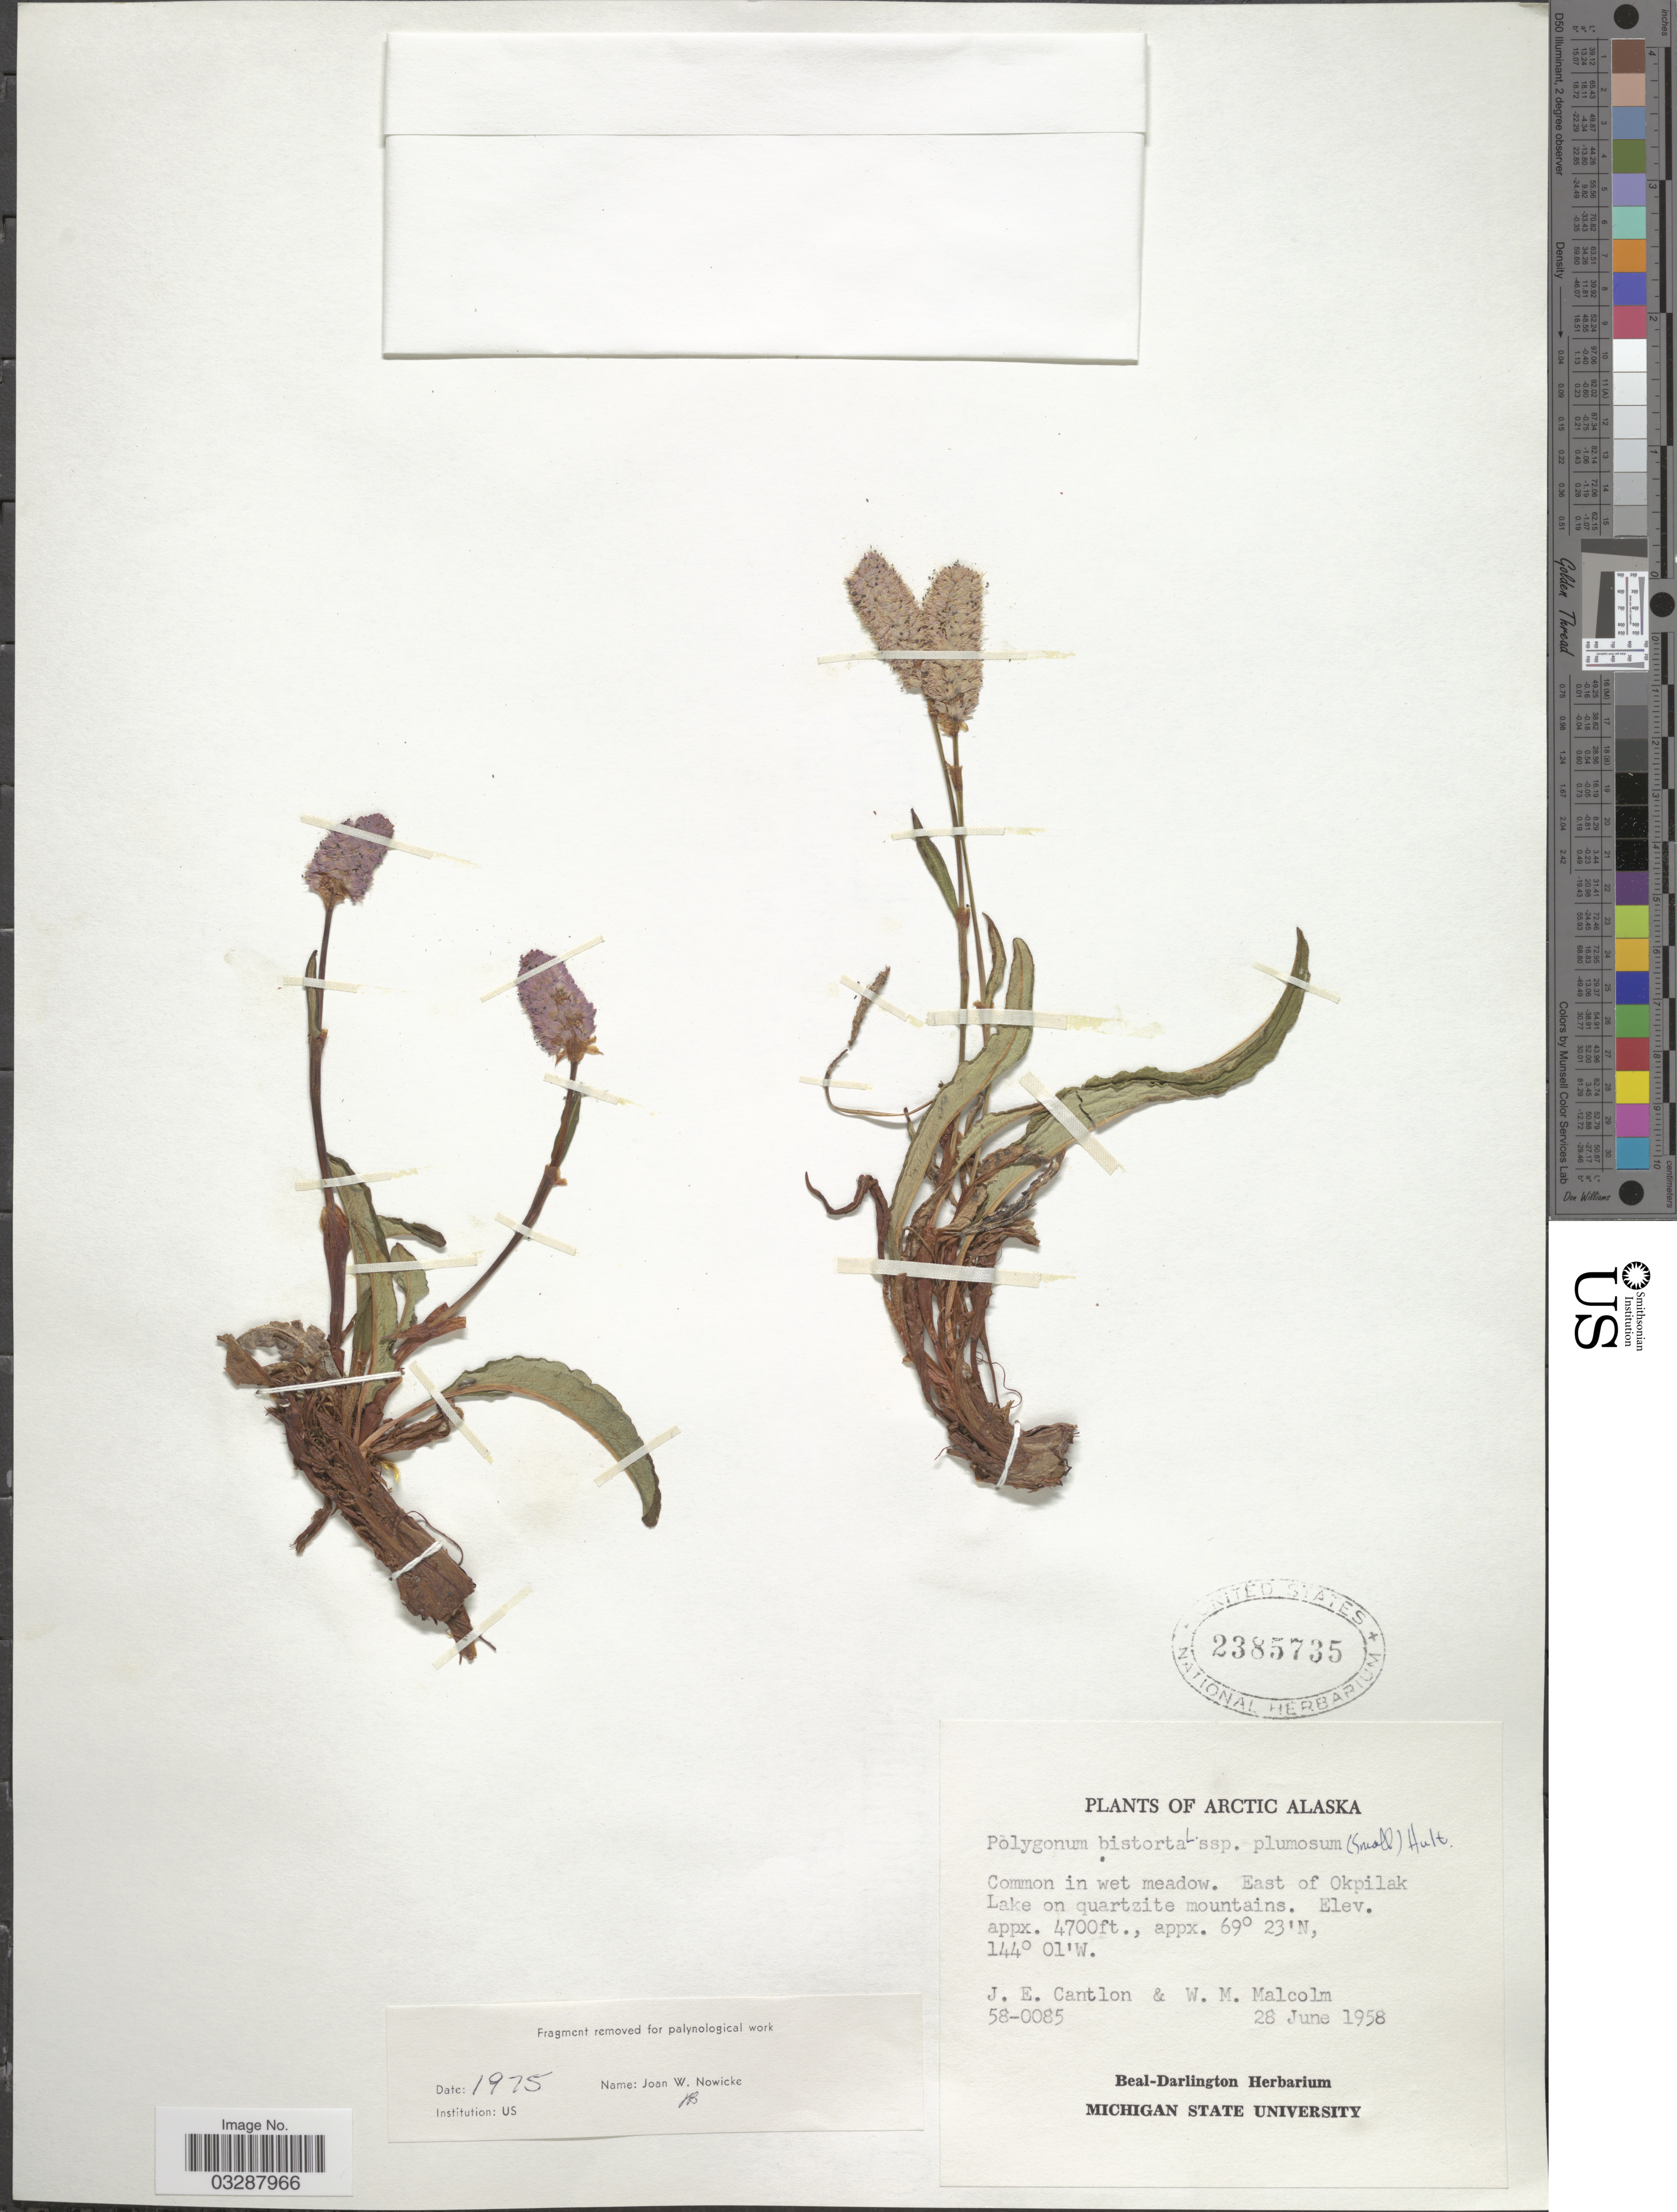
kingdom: Plantae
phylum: Tracheophyta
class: Magnoliopsida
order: Caryophyllales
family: Polygonaceae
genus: Bistorta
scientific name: Bistorta plumosa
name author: (Small) Greene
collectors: J. Cantlon & W. Malcolm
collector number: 58-0085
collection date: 1958-06-28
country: United States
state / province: Alaska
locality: Arctic Alaska, East of Okpilak Lake on quartzite mountains.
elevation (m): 1433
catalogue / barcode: US 2385735